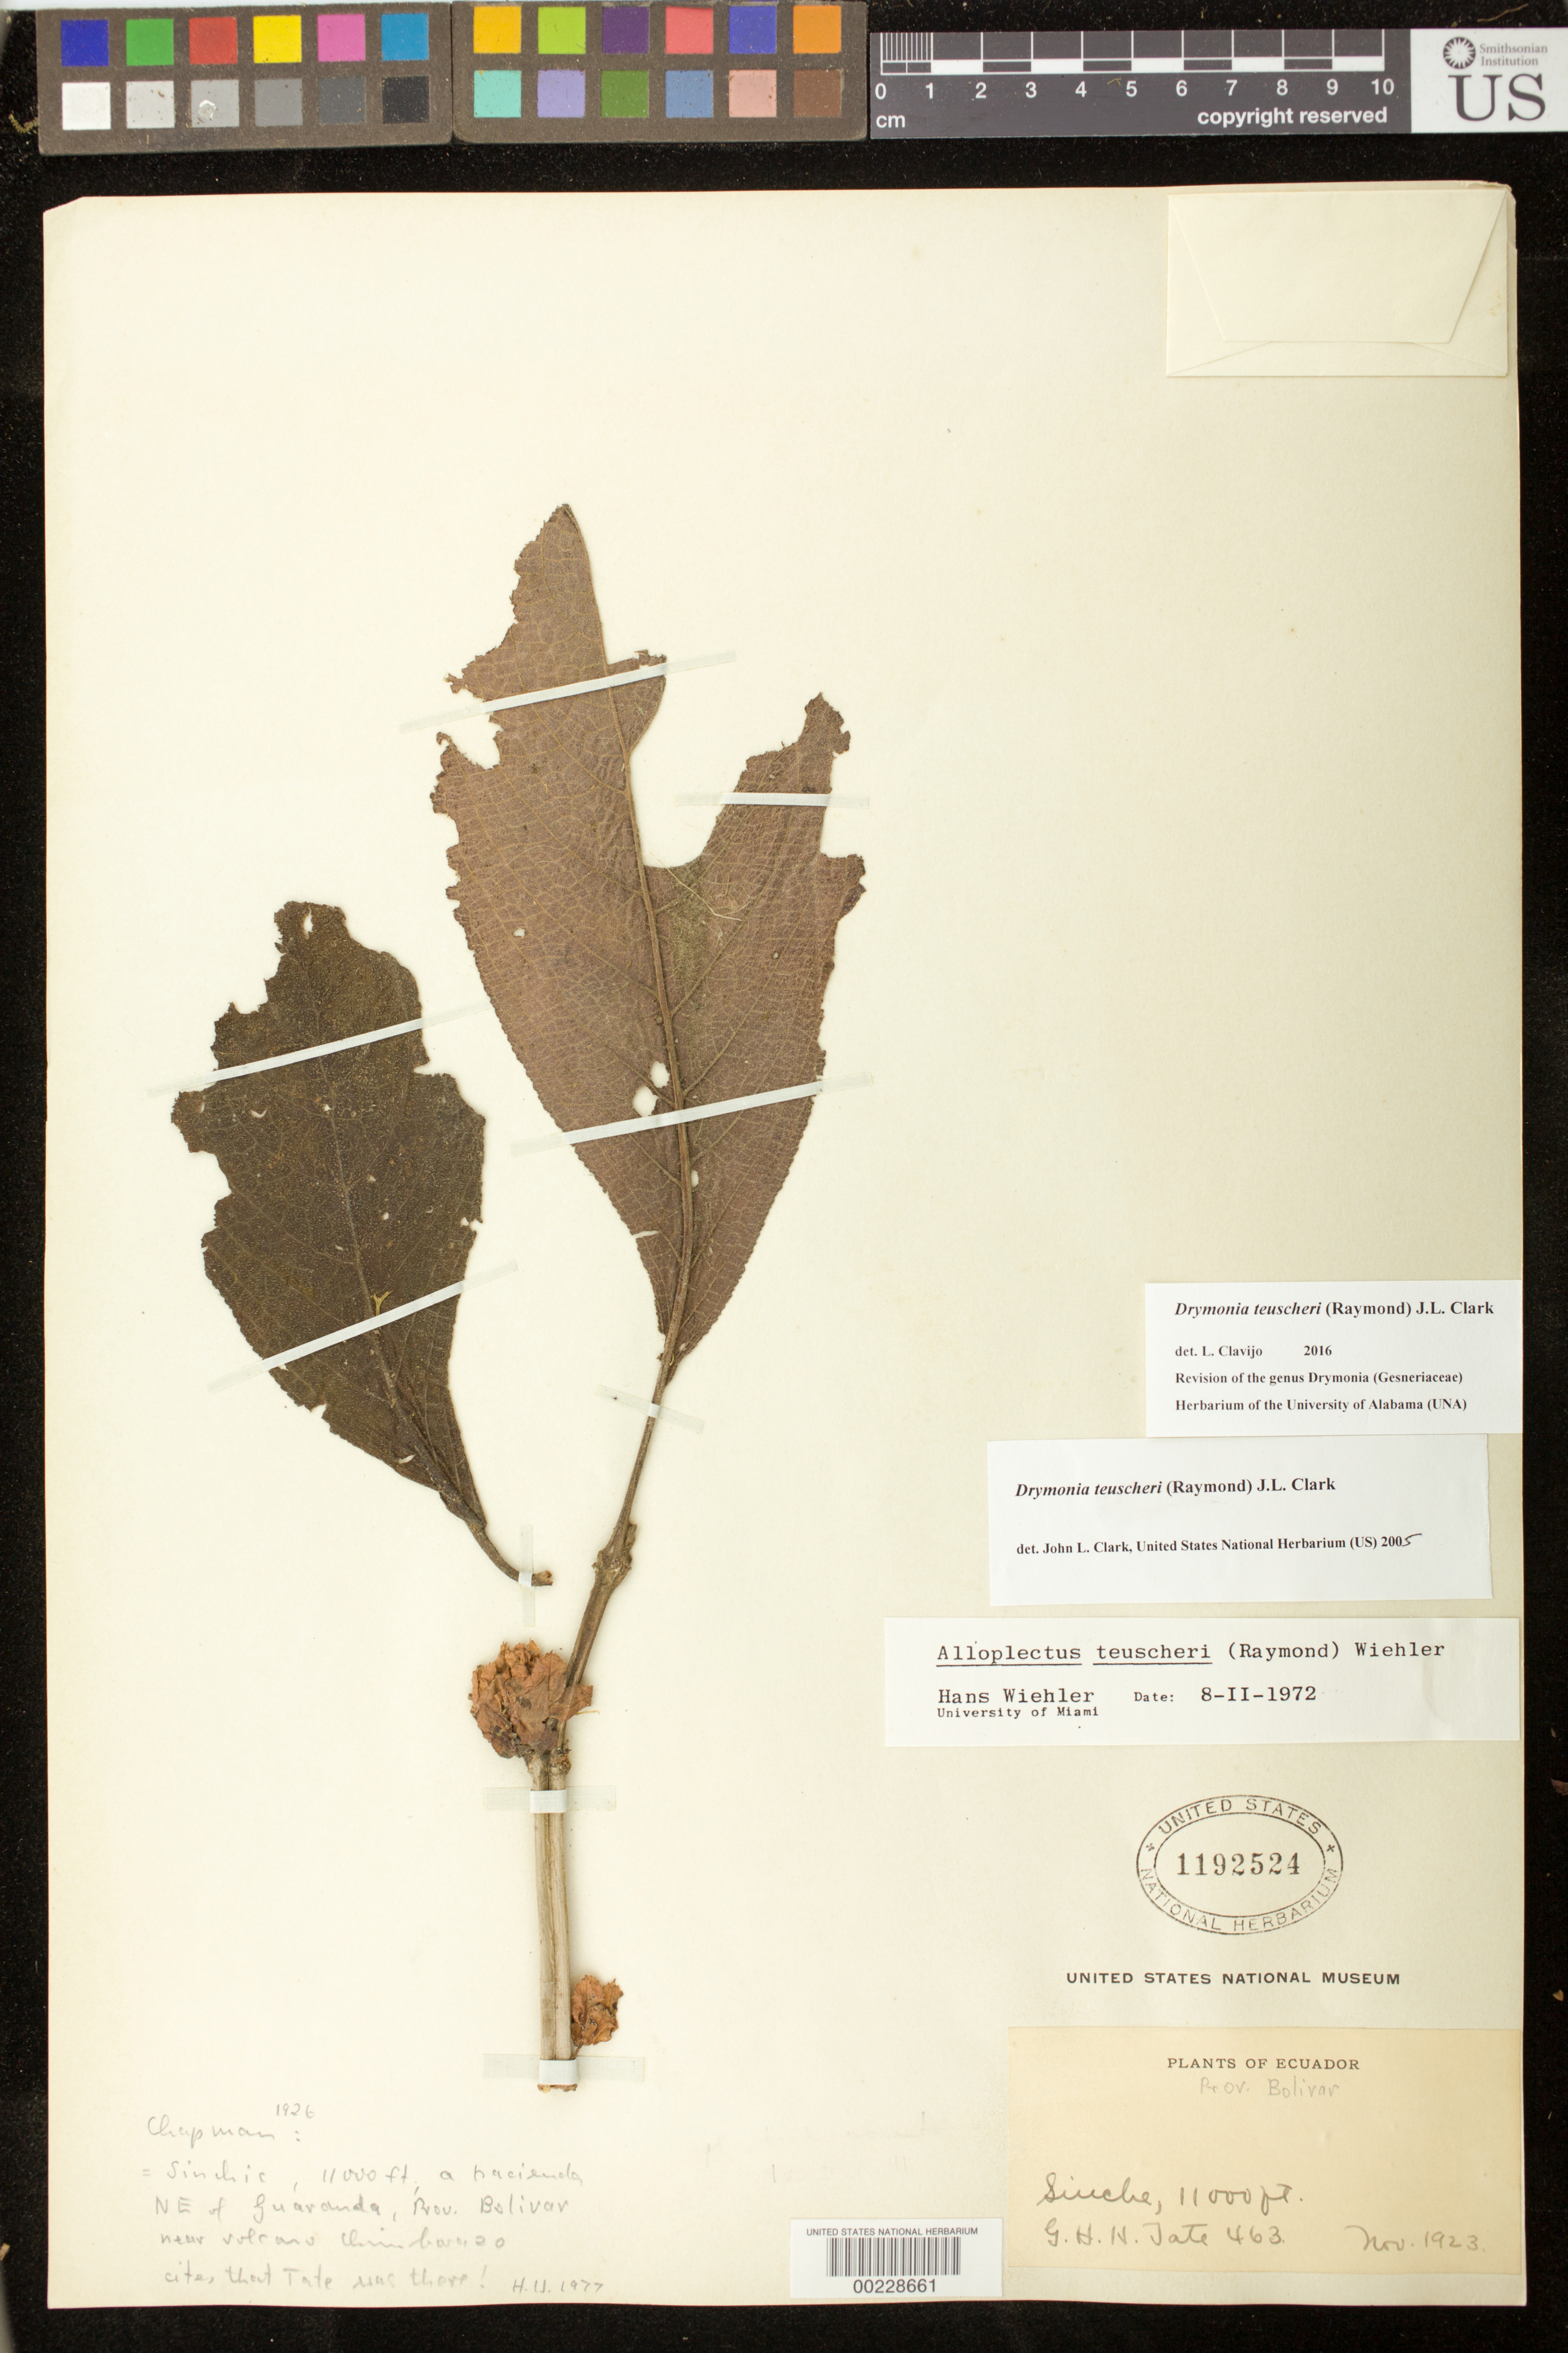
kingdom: Plantae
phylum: Tracheophyta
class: Magnoliopsida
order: Lamiales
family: Gesneriaceae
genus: Drymonia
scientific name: Drymonia teuscheri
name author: (Raymond) J.L. Clark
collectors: G. Tate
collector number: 463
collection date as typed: Nov 1923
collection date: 1923-11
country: Ecuador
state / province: Bolivar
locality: Sinche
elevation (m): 3353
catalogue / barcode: US 1192524